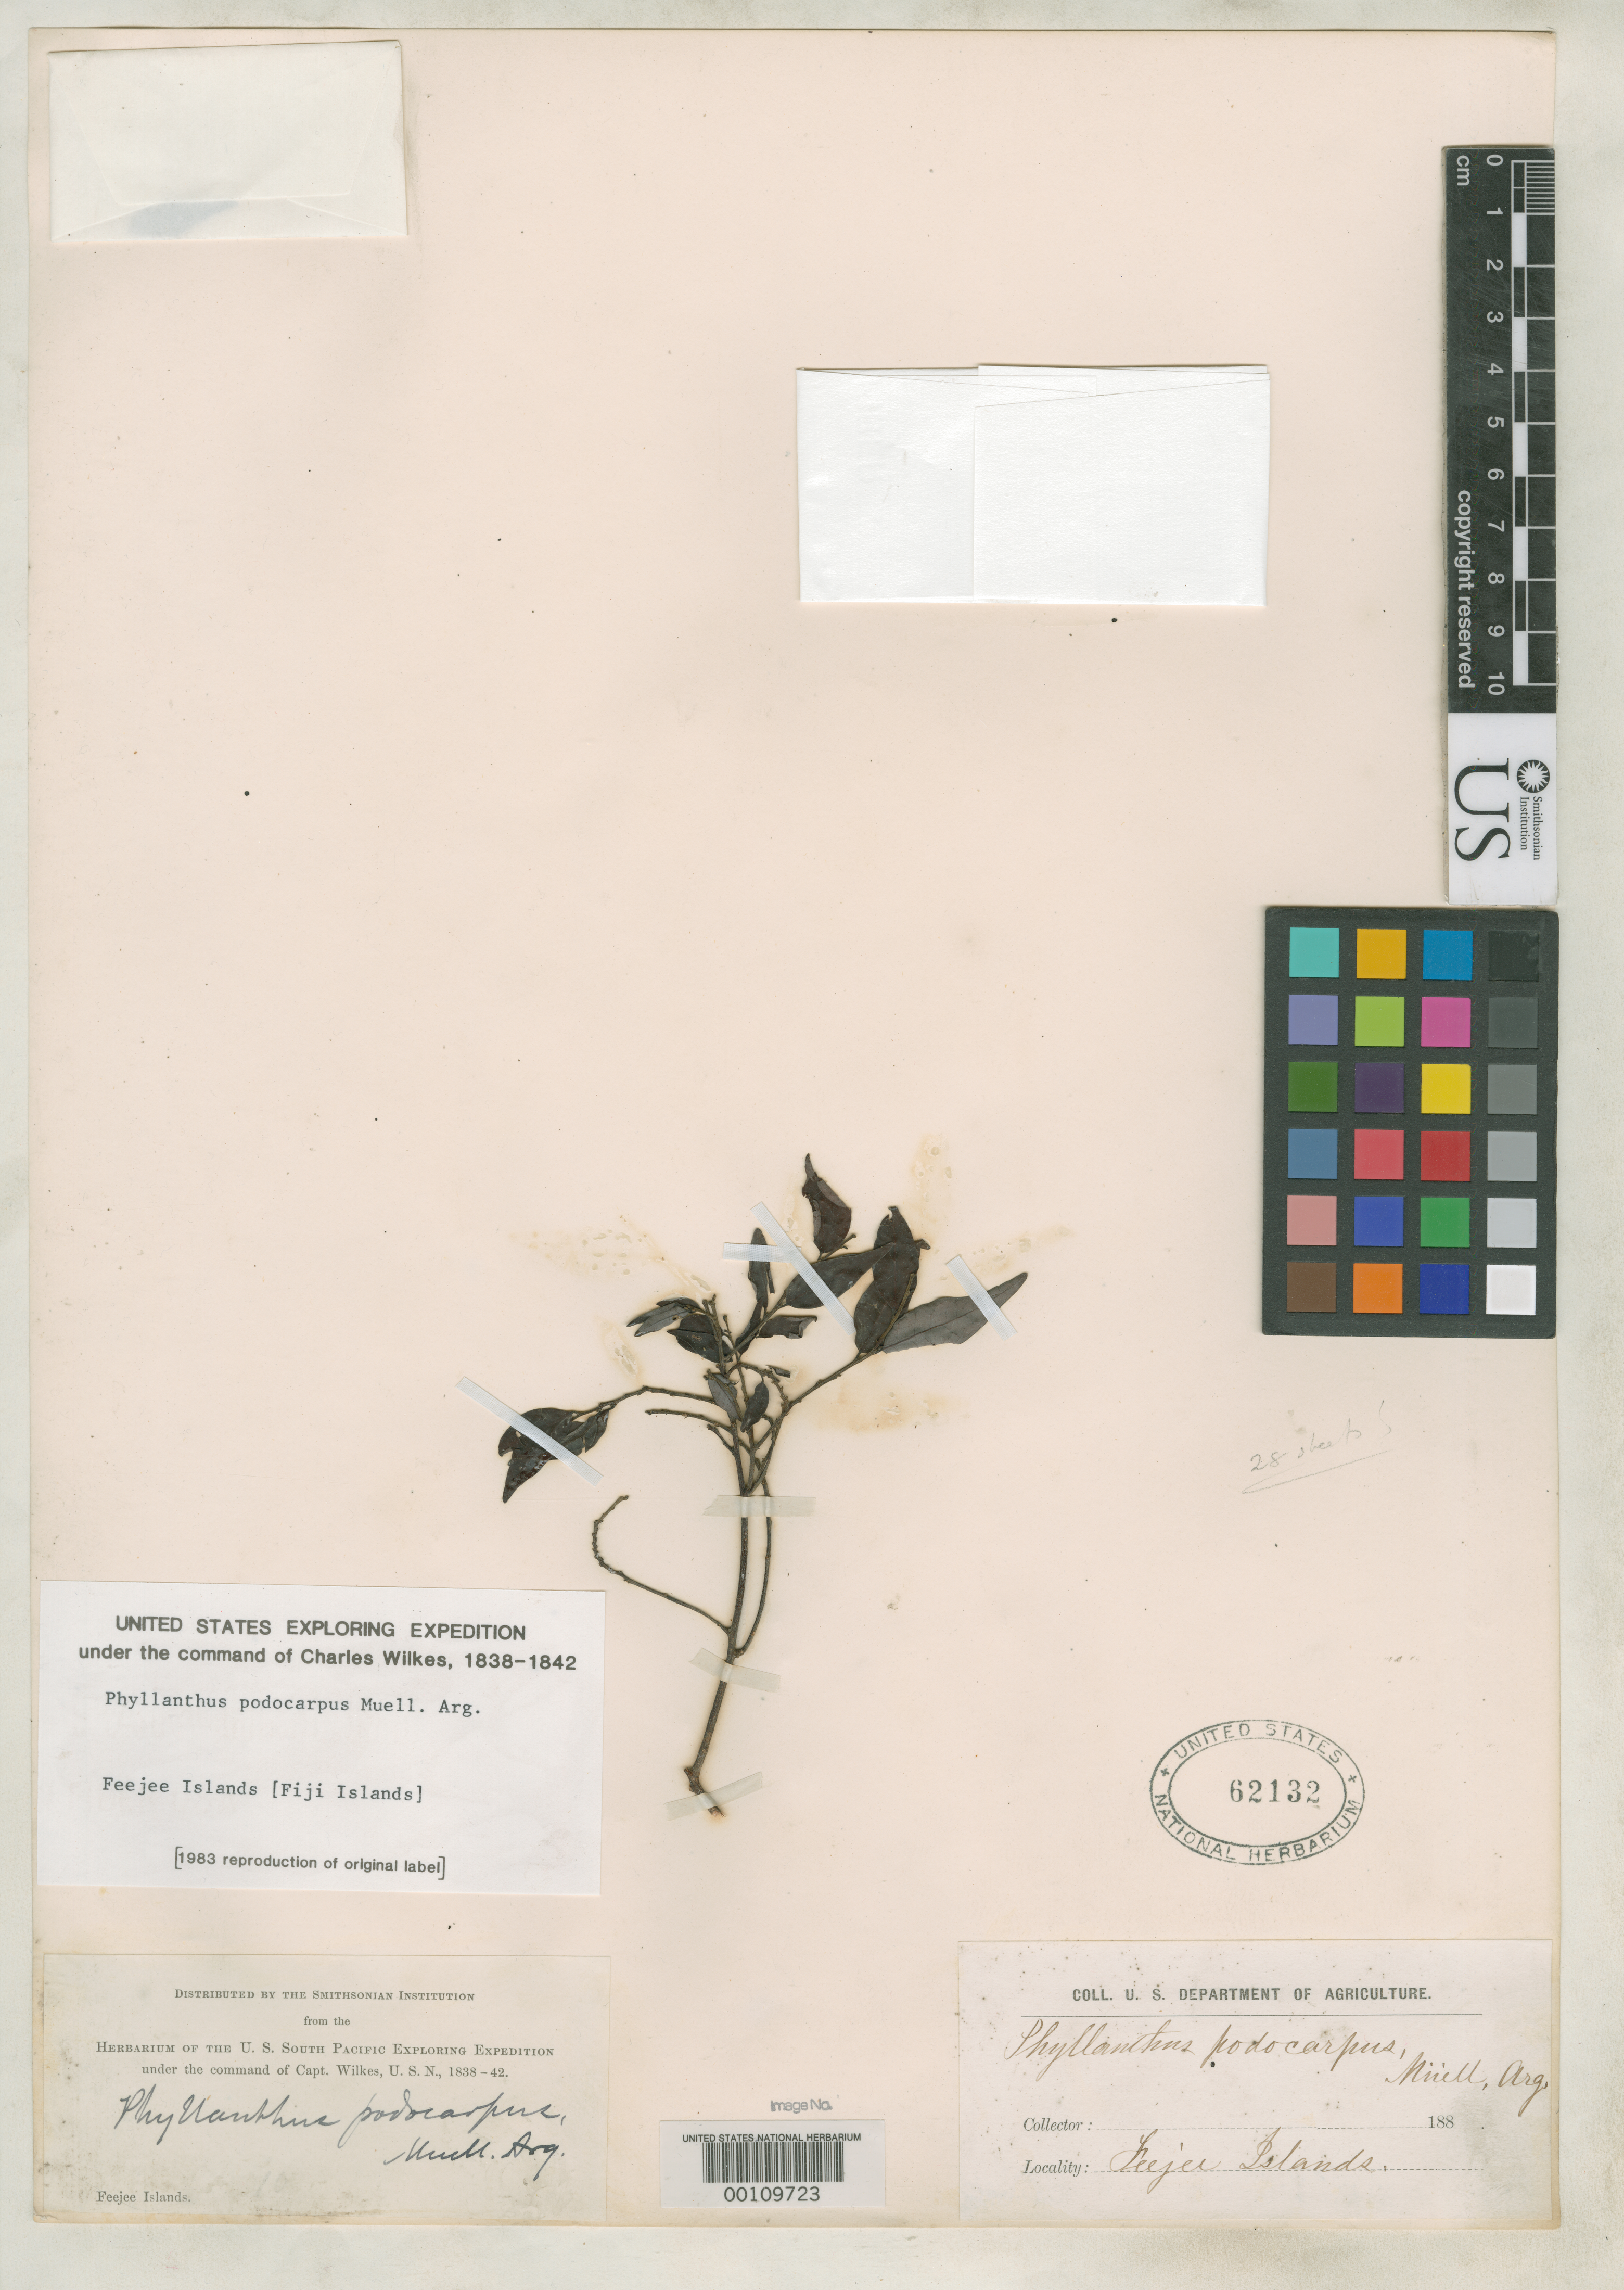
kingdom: Plantae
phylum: Tracheophyta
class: Magnoliopsida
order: Malpighiales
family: Phyllanthaceae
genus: Phyllanthus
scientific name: Phyllanthus podocarpus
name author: Müll. Arg.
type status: Type Collection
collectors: Wilkes Explor. Exped.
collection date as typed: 1840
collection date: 1840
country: Fiji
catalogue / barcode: US 62132